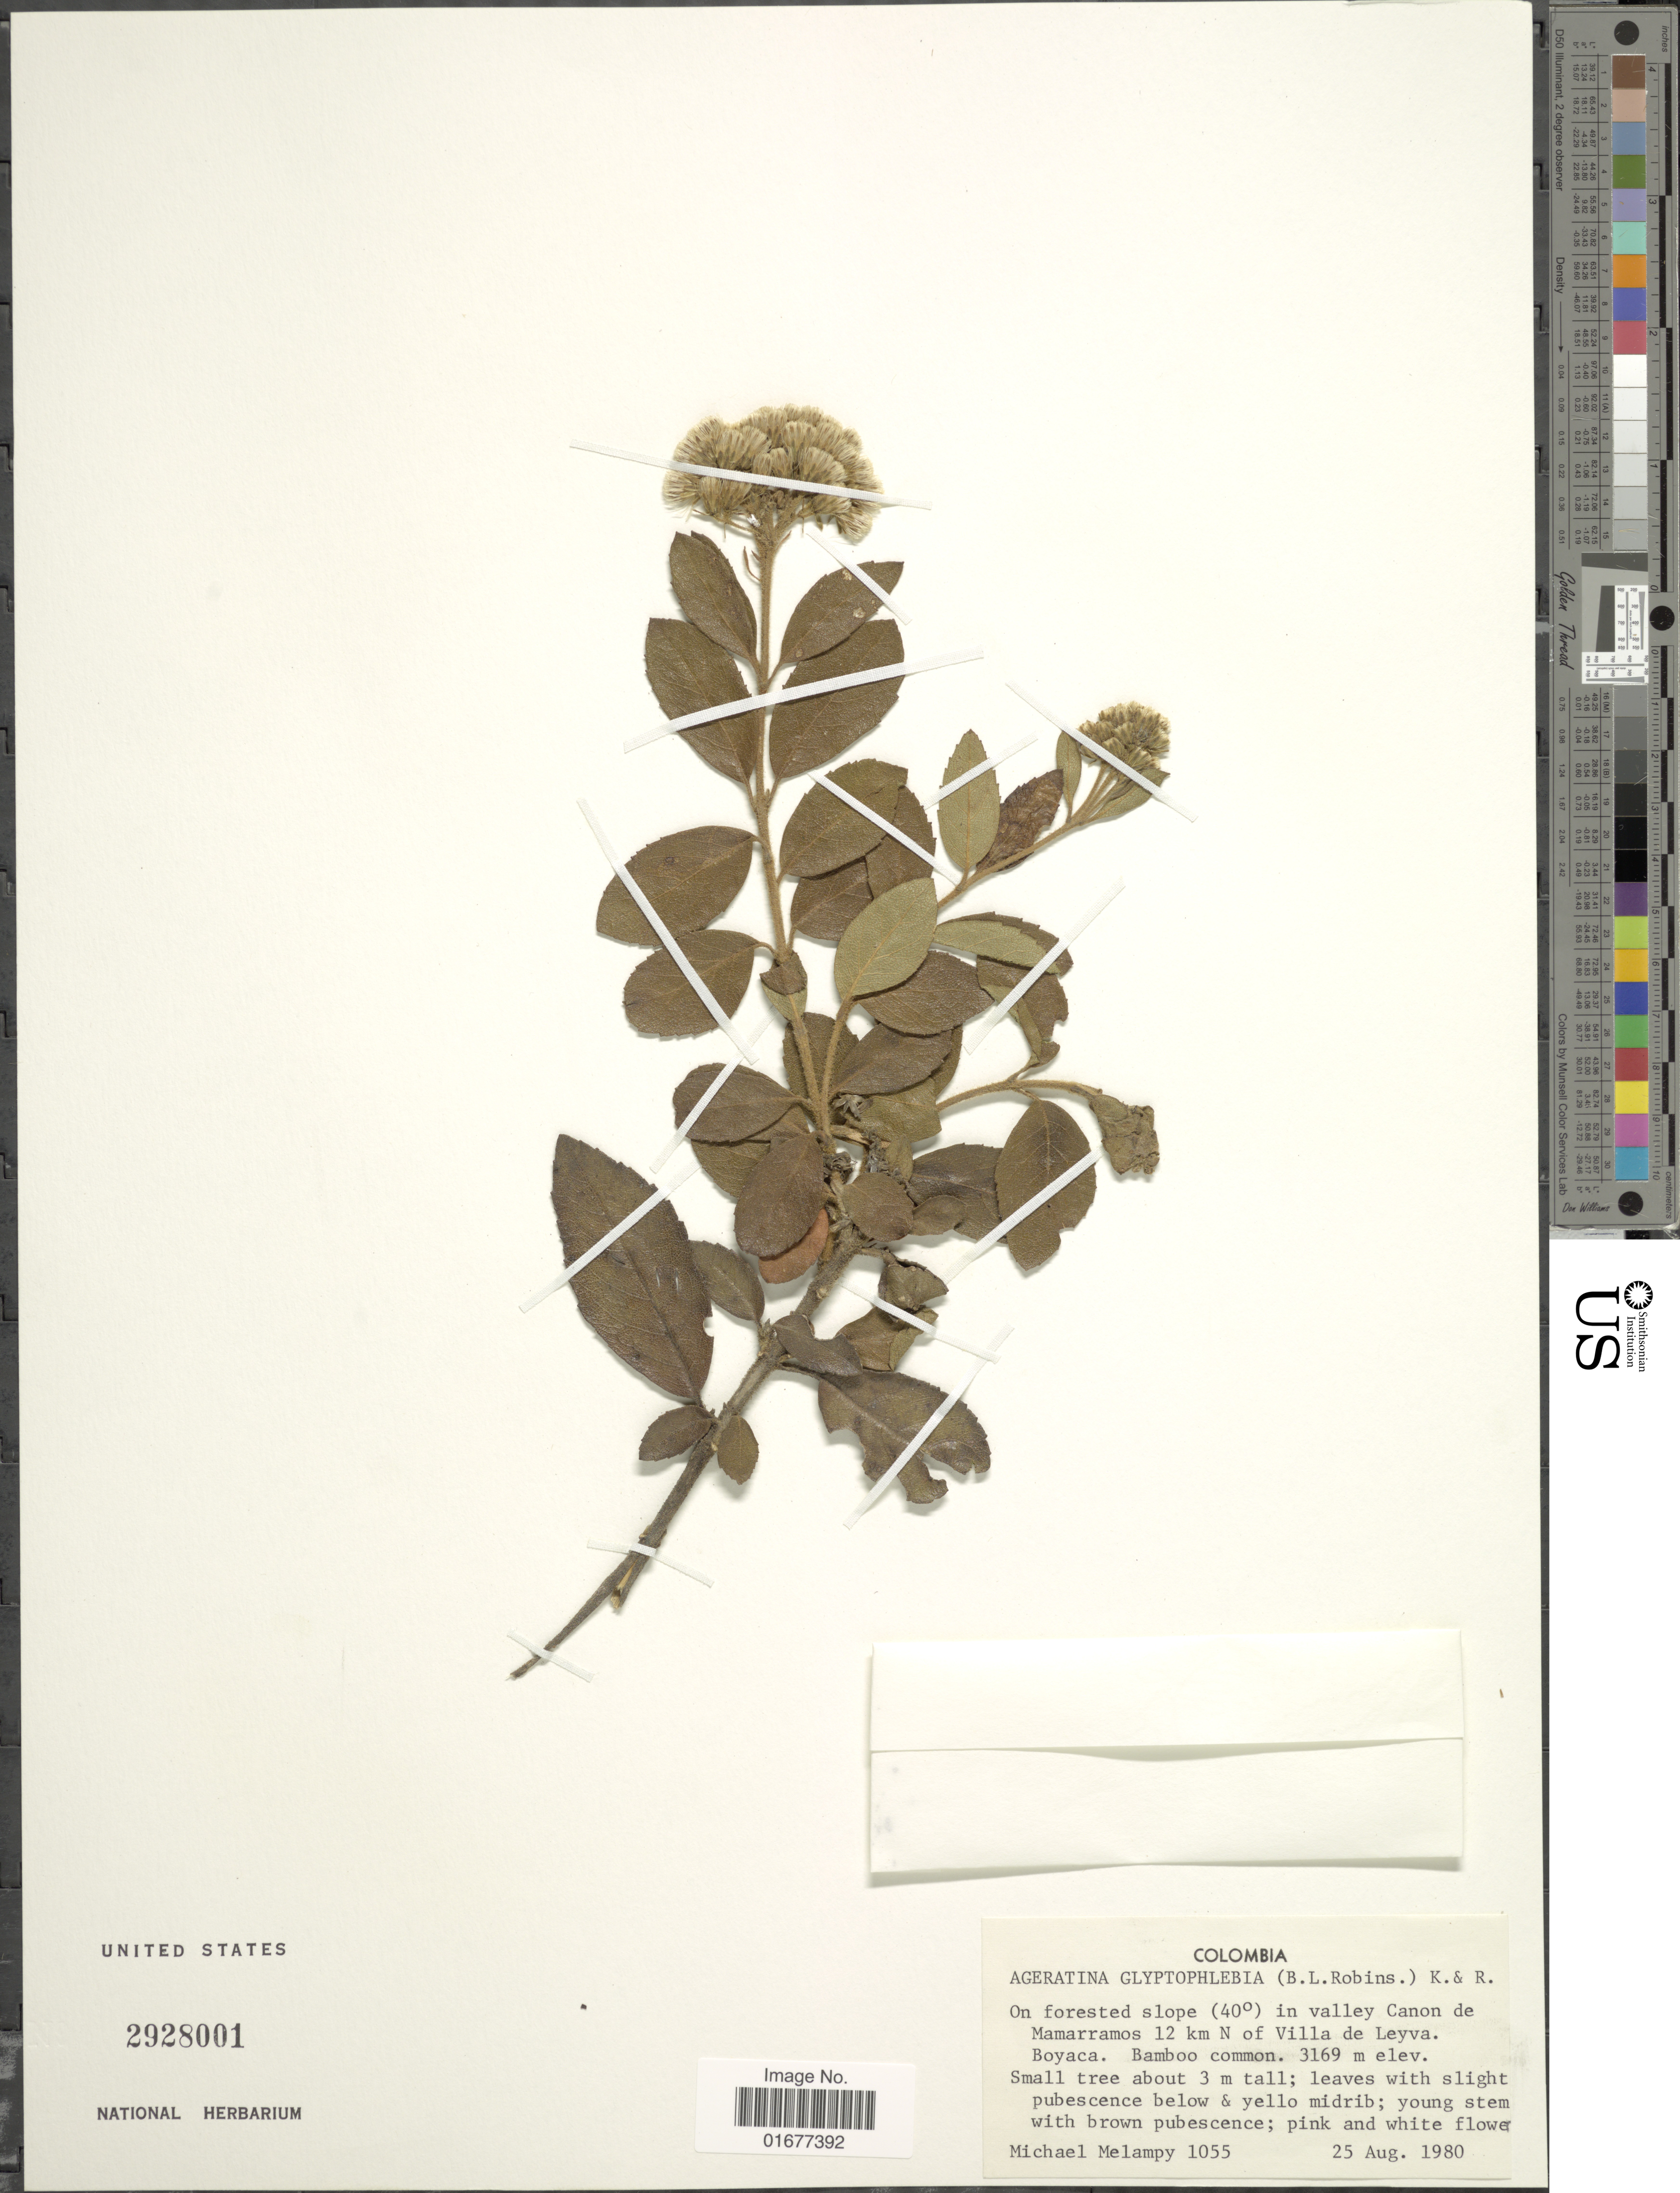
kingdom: Plantae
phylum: Tracheophyta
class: Magnoliopsida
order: Asterales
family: Asteraceae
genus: Ageratina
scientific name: Ageratina glyptophlebia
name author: (B.L. Rob.) R.M. King & H. Rob.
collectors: M. Melampy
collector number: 1055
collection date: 1980-08-25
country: Colombia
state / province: Boyacá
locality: In valley Canon de Mamarramos 12 km N of Villa de Leyva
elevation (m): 3169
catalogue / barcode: US 2928001